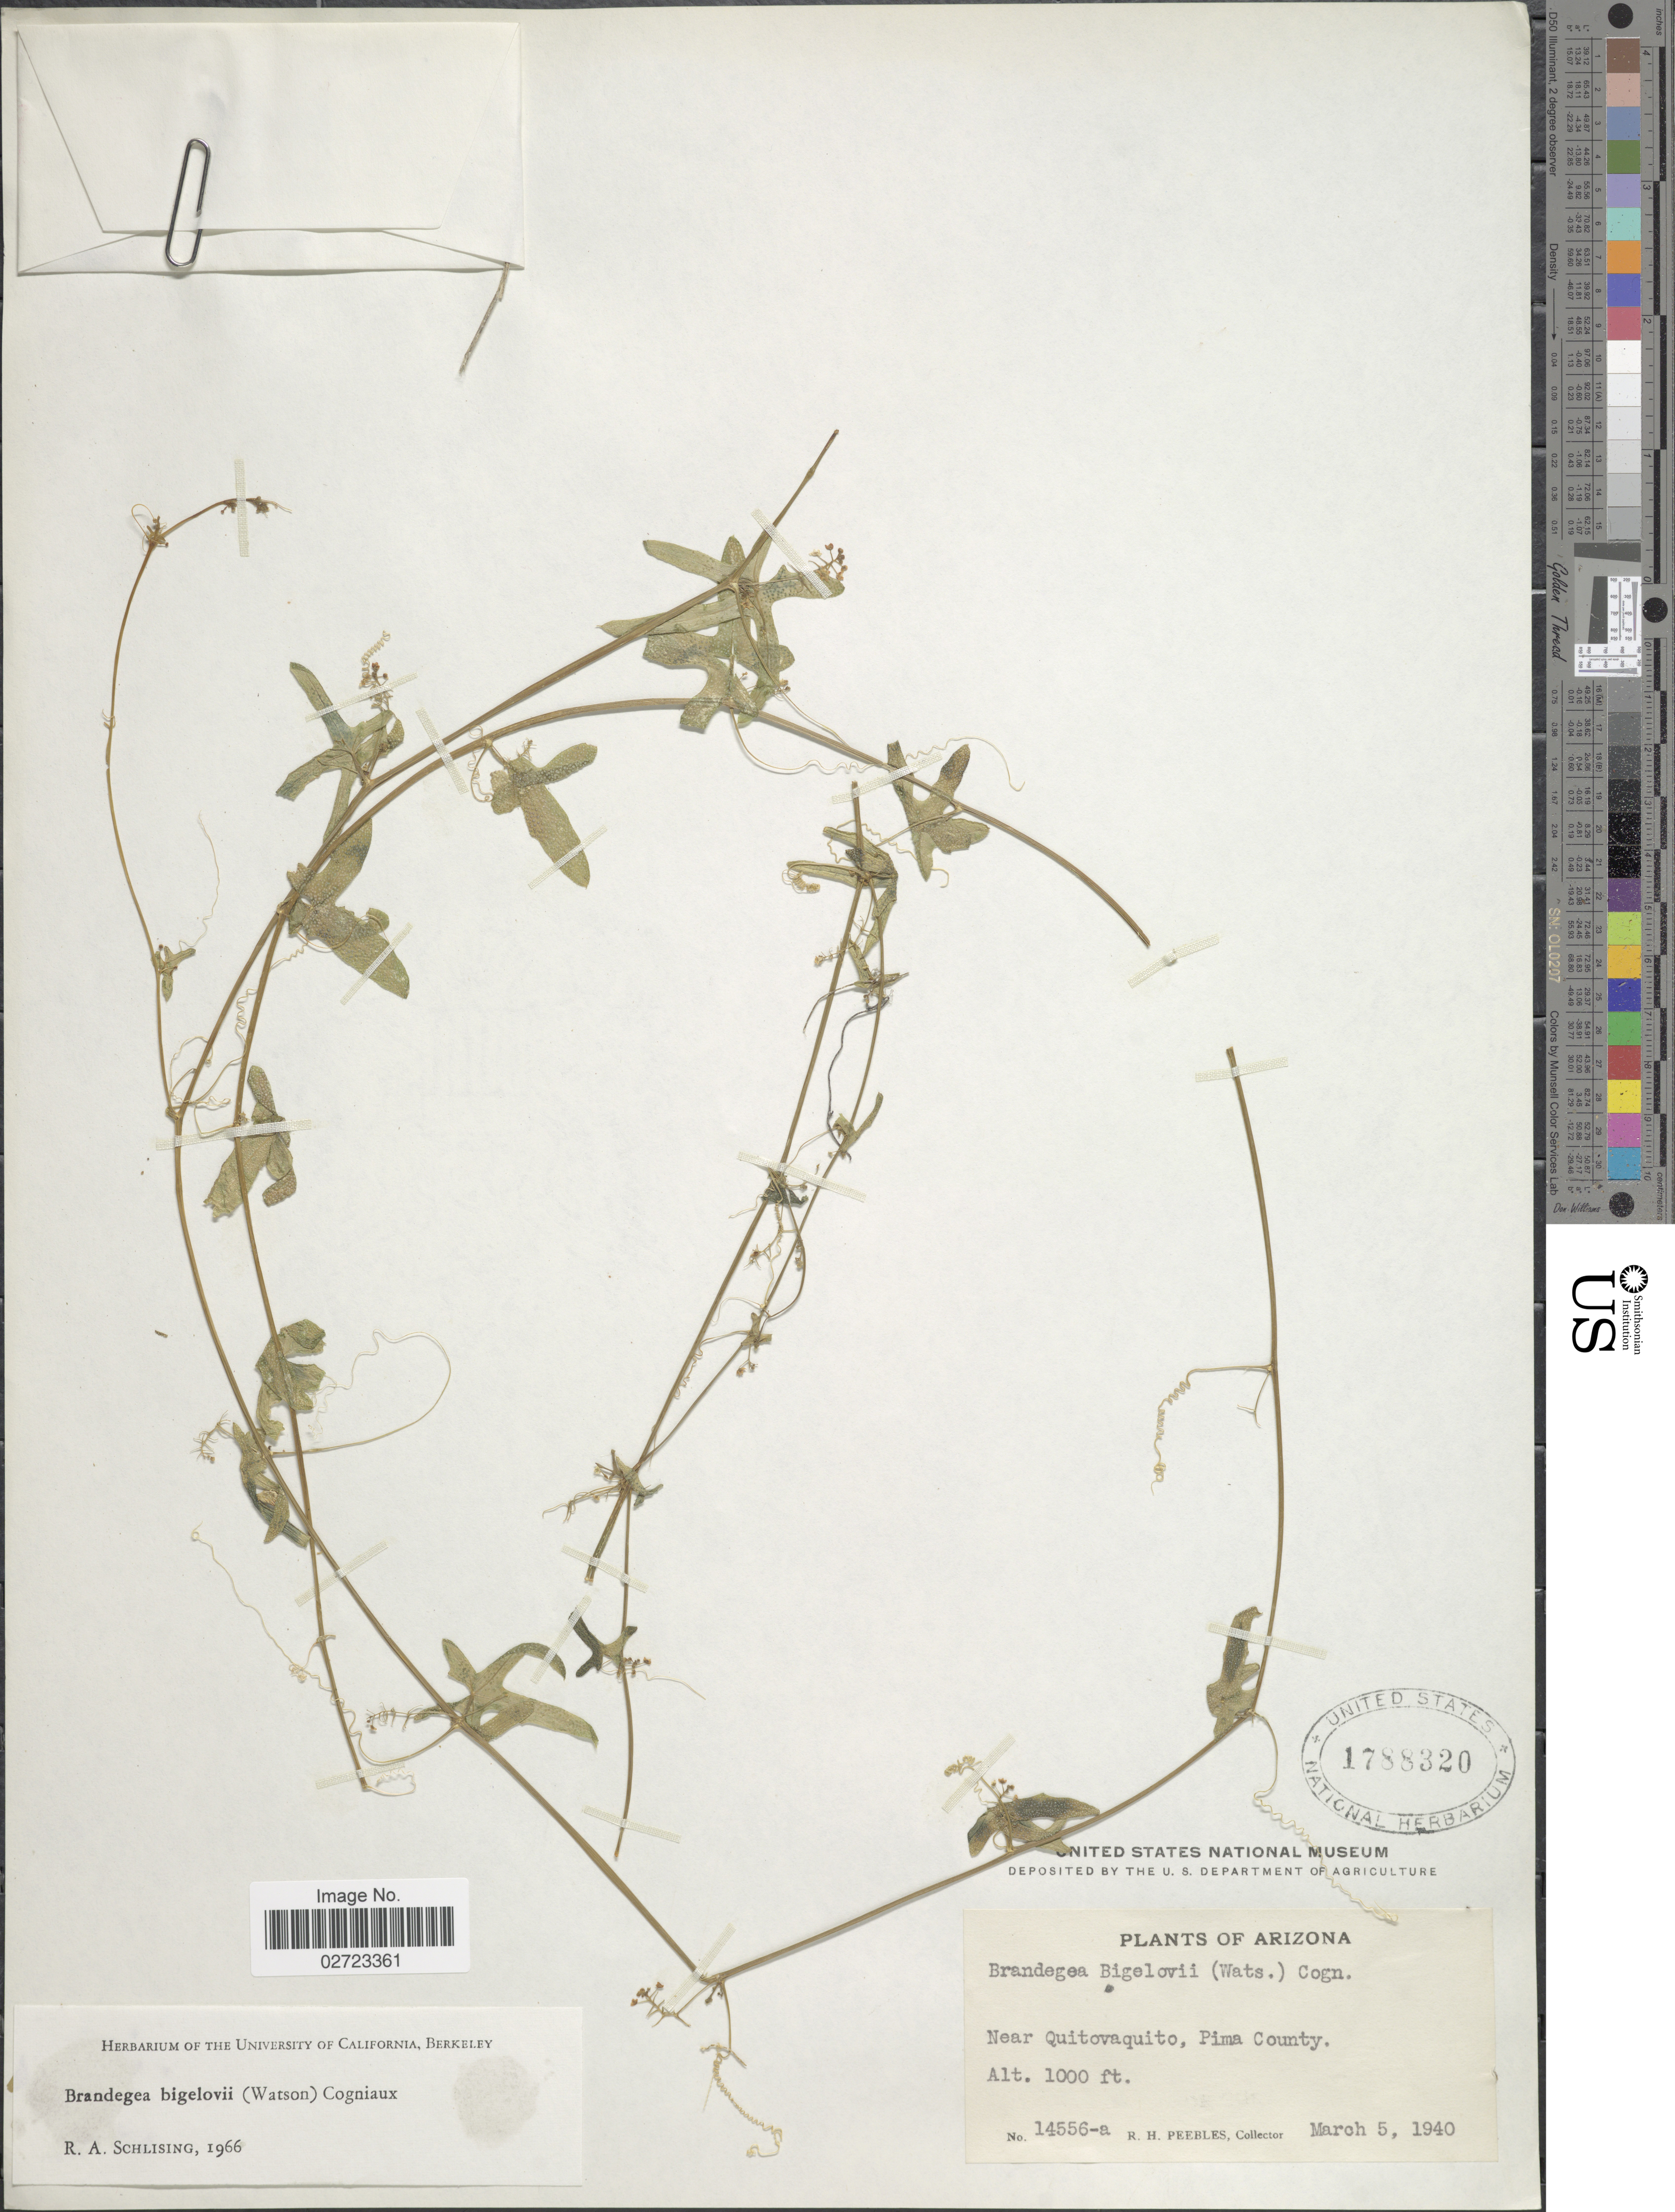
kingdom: Plantae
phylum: Tracheophyta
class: Magnoliopsida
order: Cucurbitales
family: Cucurbitaceae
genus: Brandegea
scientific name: Brandegea bigelovii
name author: (Watson) Cogn.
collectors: R. H. Peebles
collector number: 14556-a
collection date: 1940-03-05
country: United States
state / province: Arizona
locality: Near Quitovaquito, Pima County.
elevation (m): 305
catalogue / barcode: US 1788320